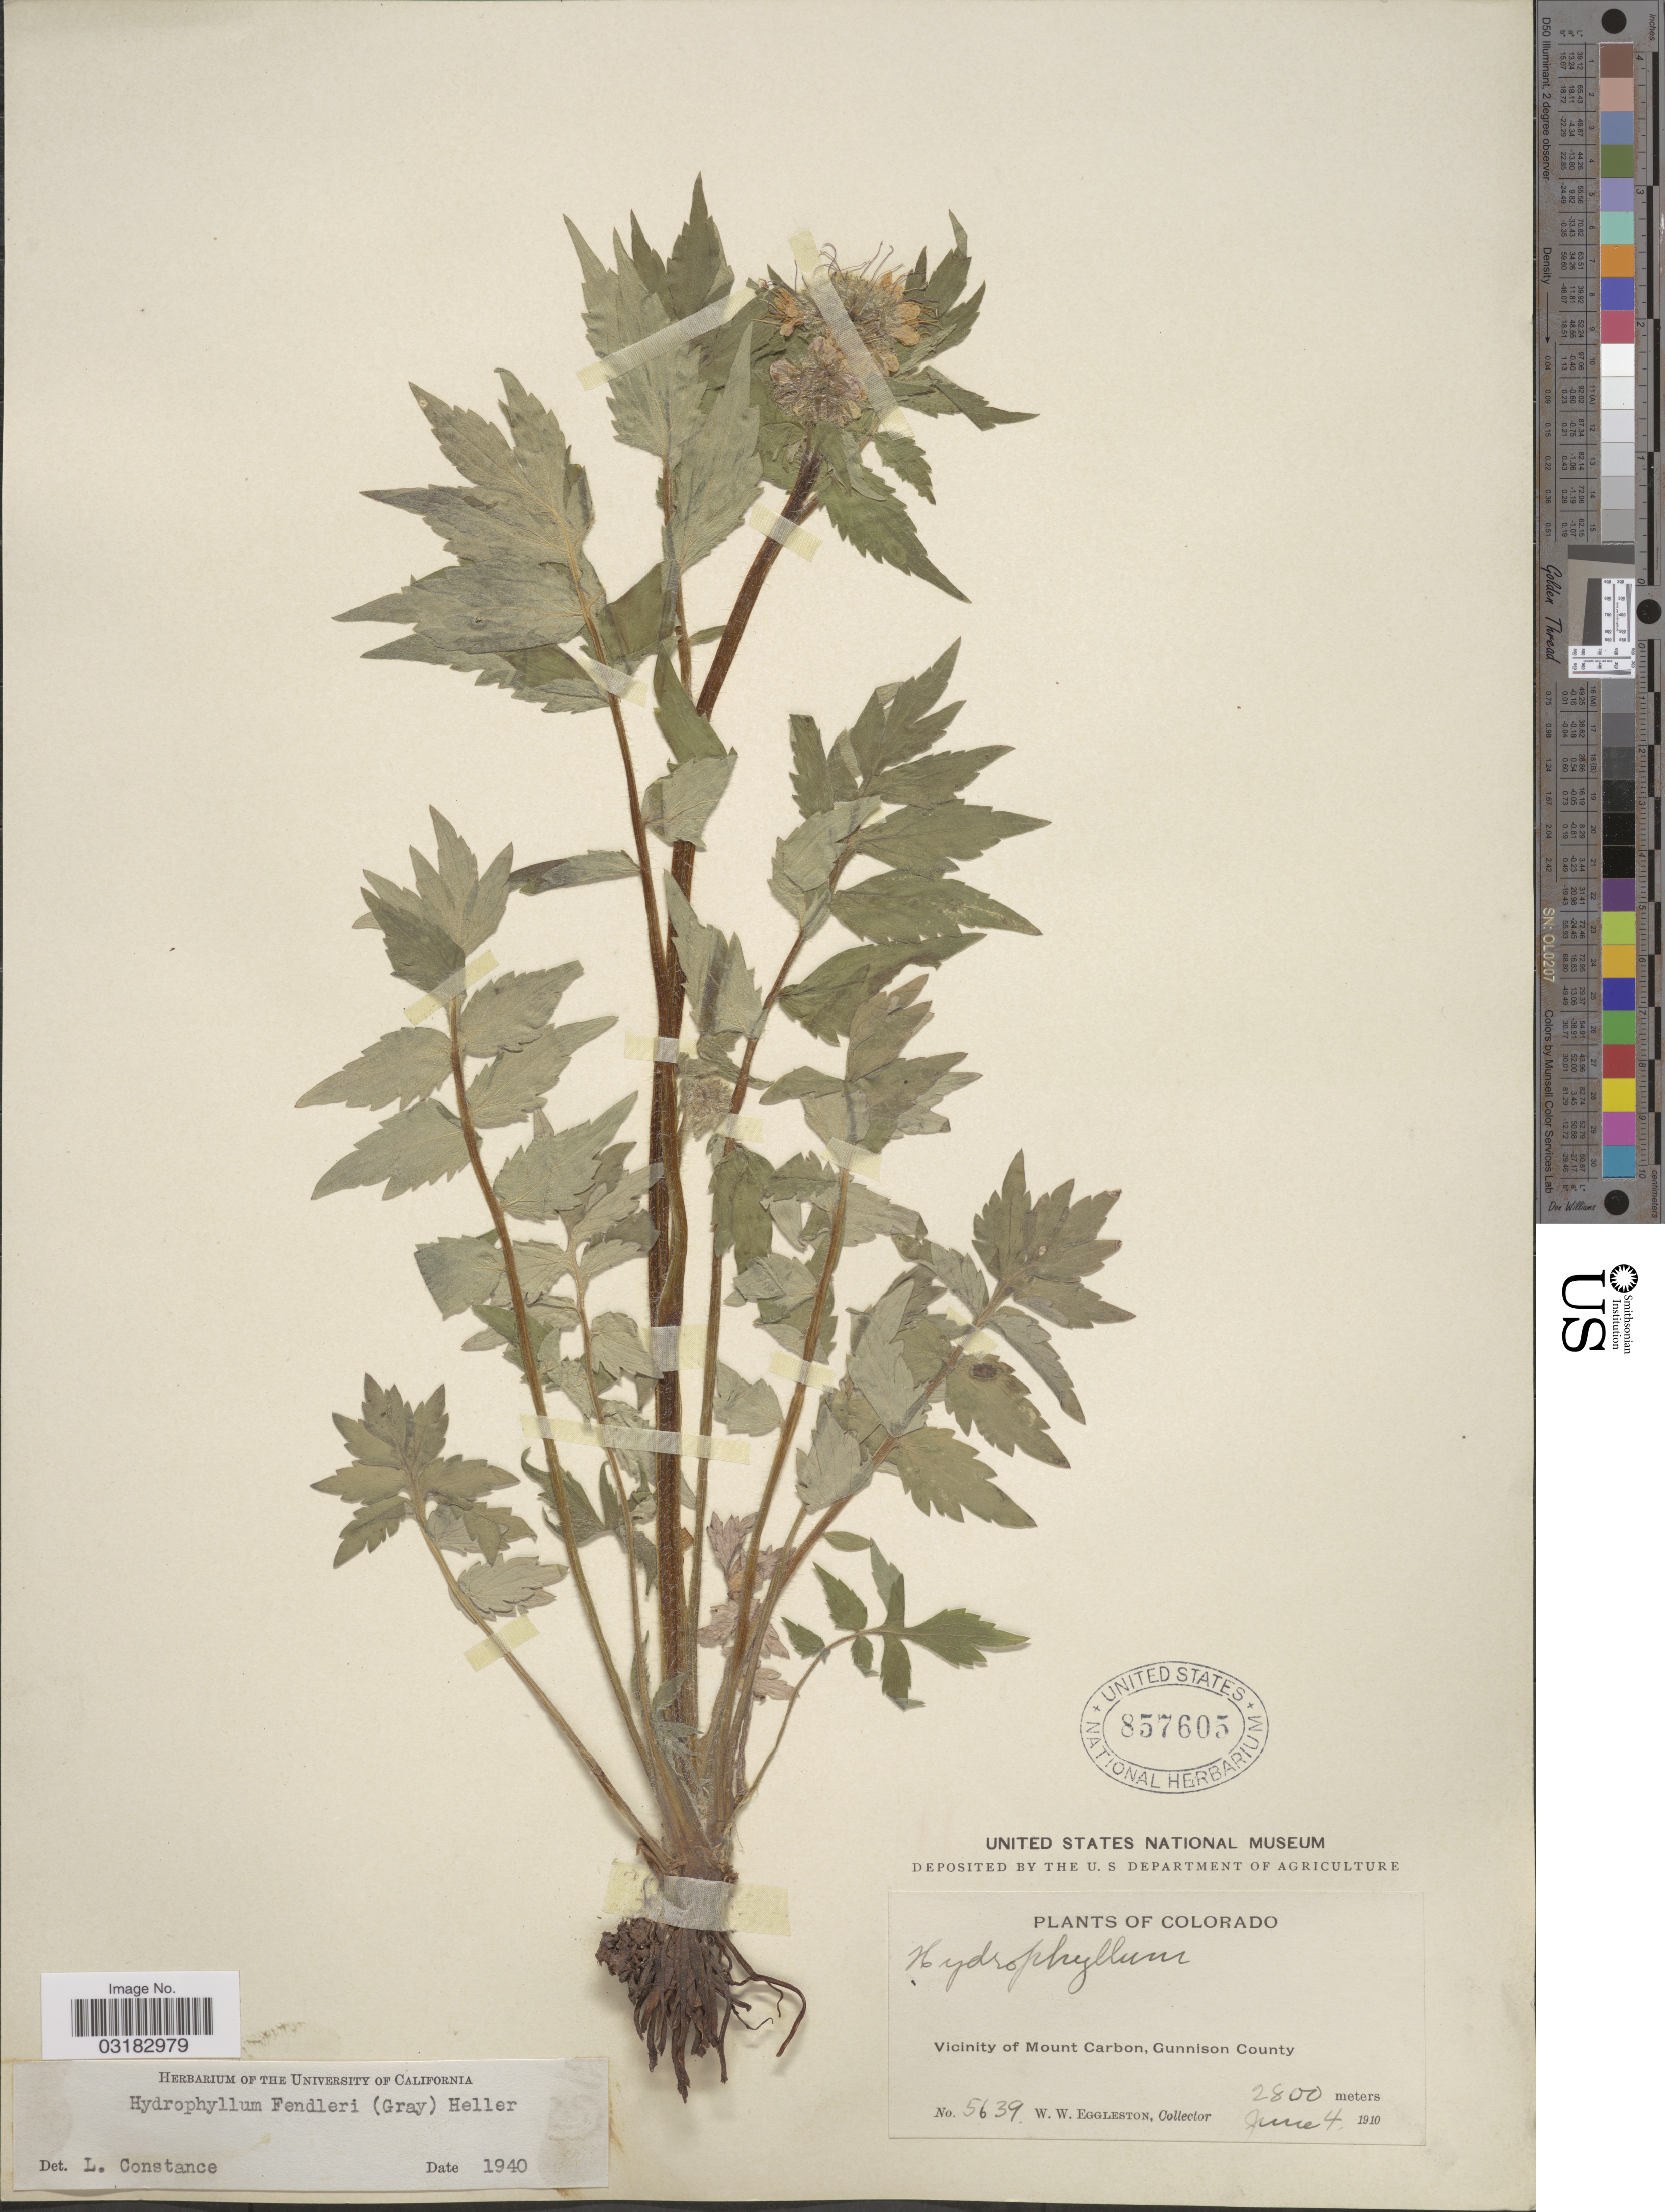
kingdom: Plantae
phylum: Tracheophyta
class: Magnoliopsida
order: Boraginales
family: Hydrophyllaceae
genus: Hydrophyllum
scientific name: Hydrophyllum fendleri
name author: (A. Gray) A. Heller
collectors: W. W. Eggleston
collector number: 5639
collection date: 1910-06-04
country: United States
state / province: Colorado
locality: Vicinity of Mount Carbon, Gunnison County.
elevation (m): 2800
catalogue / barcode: US 857605